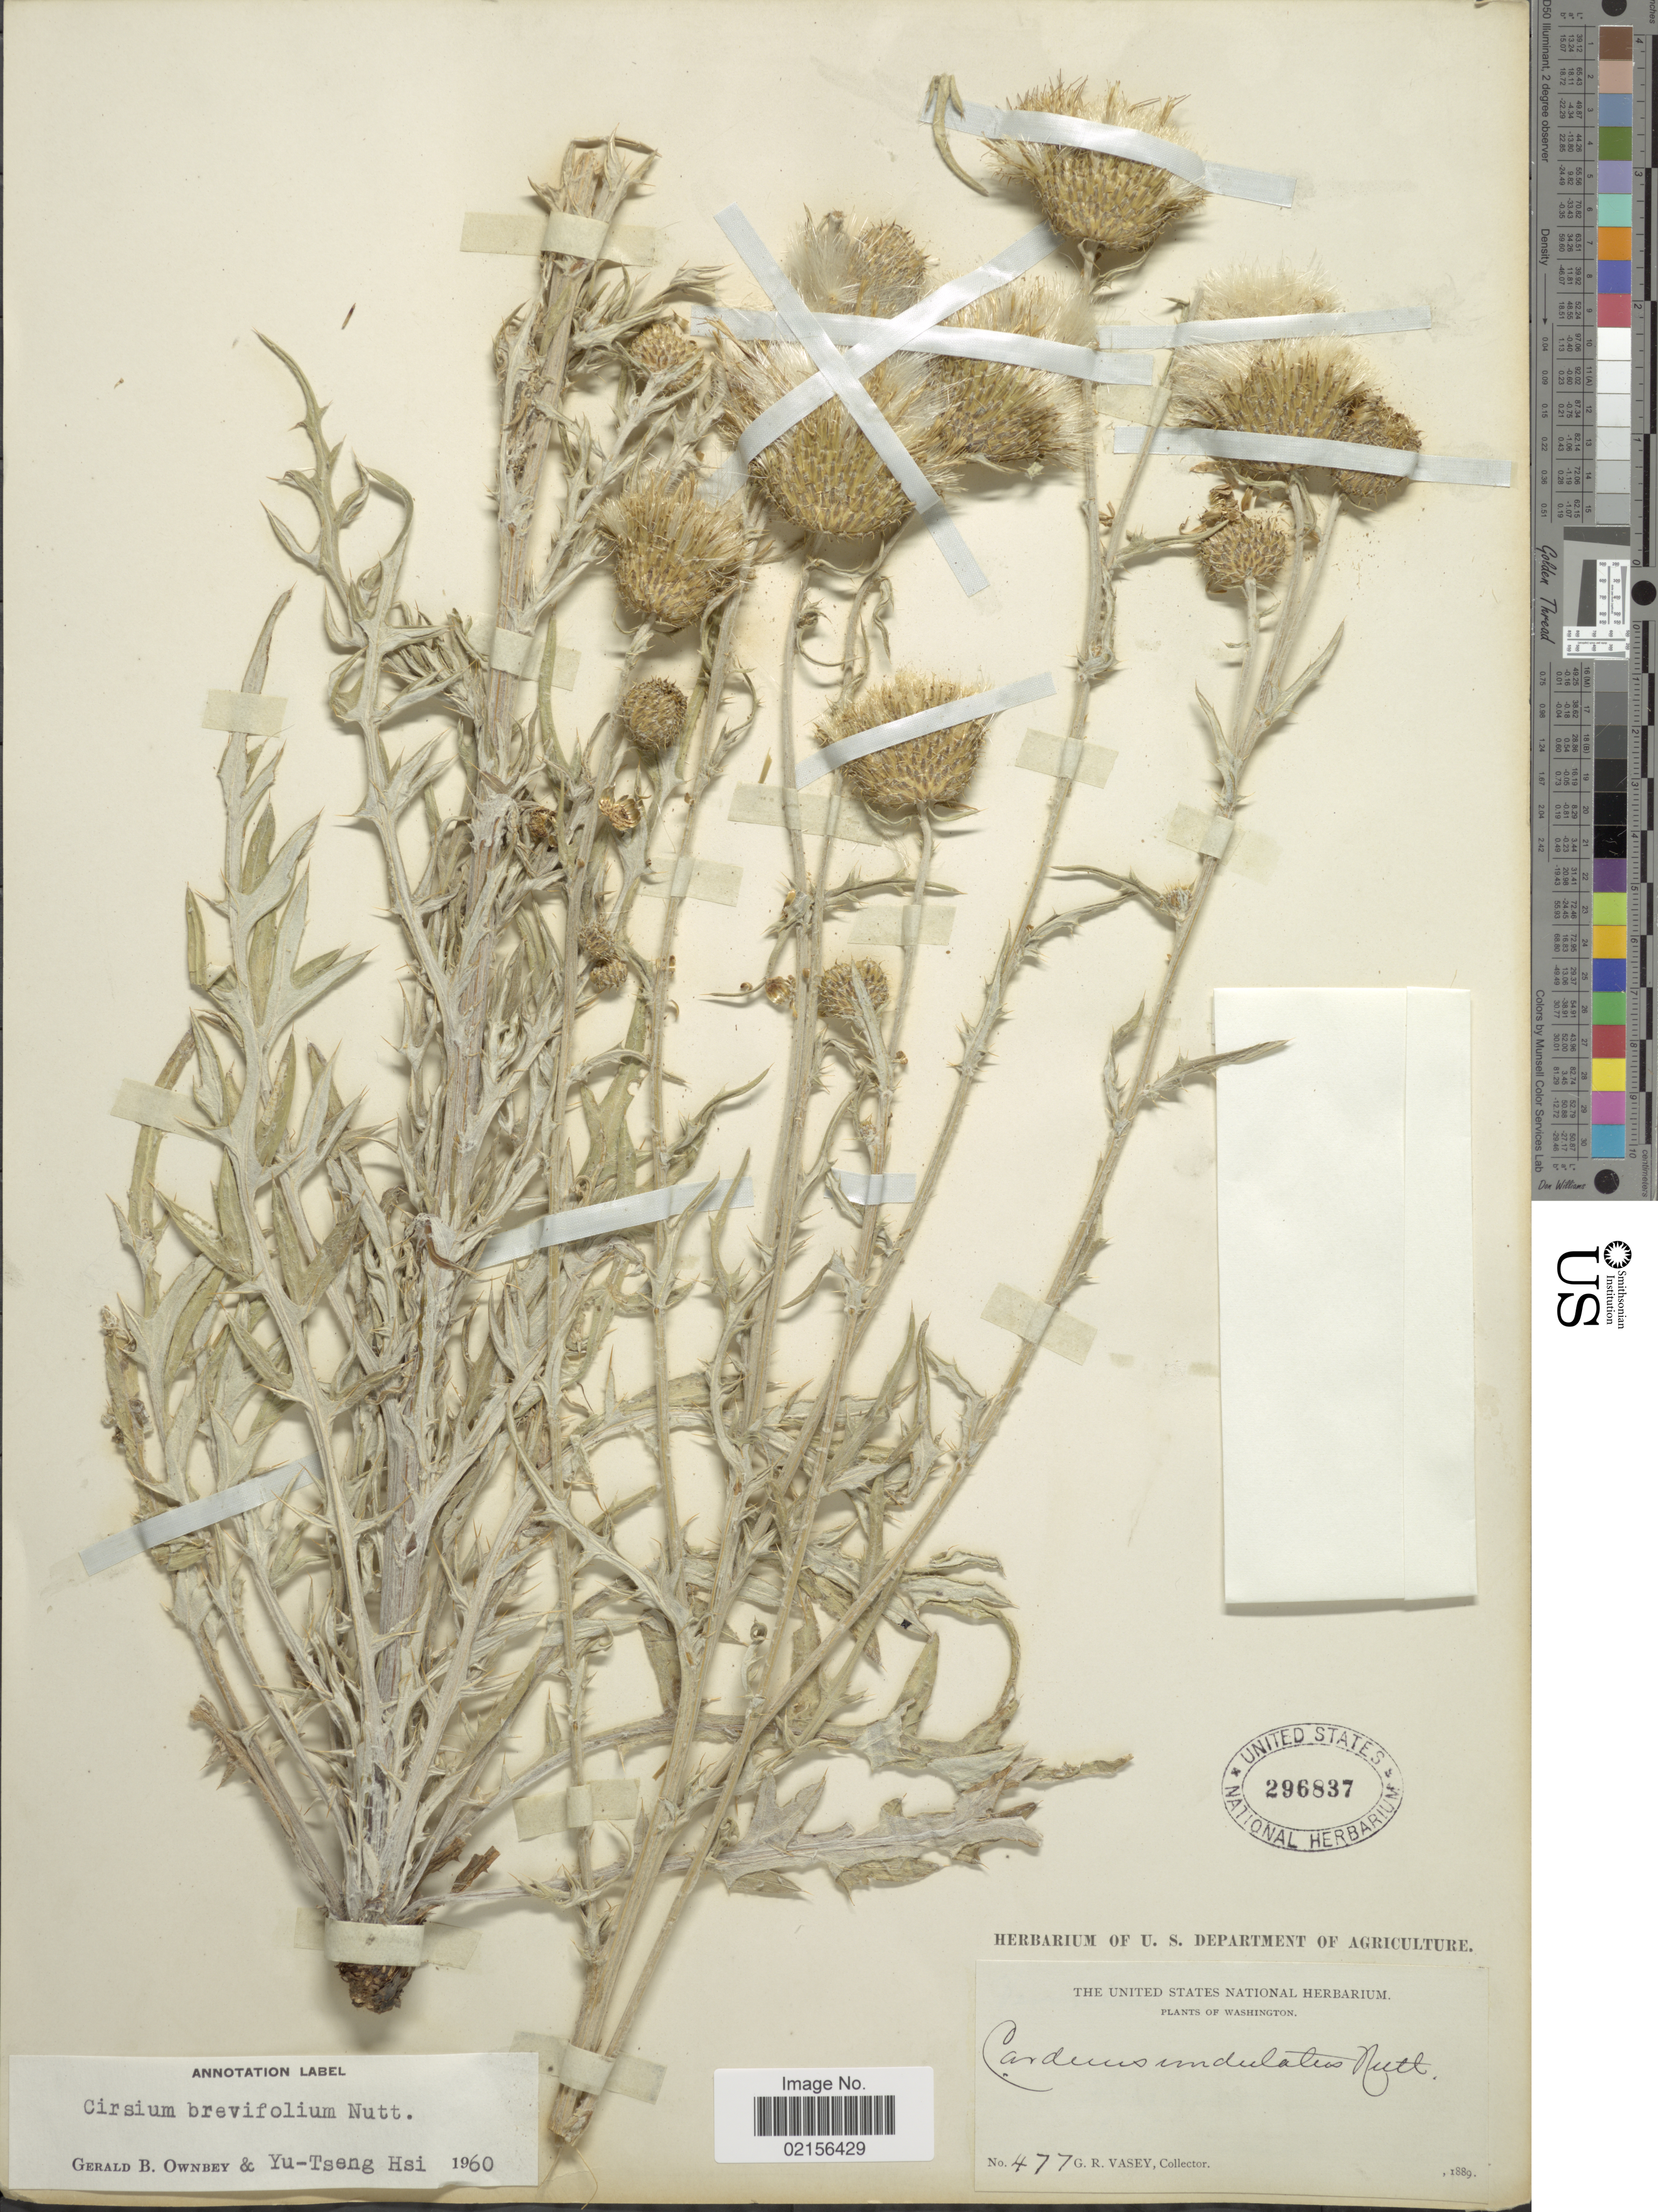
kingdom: Plantae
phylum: Tracheophyta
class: Magnoliopsida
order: Asterales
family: Asteraceae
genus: Cirsium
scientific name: Cirsium brevifolium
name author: Nutt.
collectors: G. R. Vasey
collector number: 477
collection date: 1889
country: United States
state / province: Washington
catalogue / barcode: US 296837